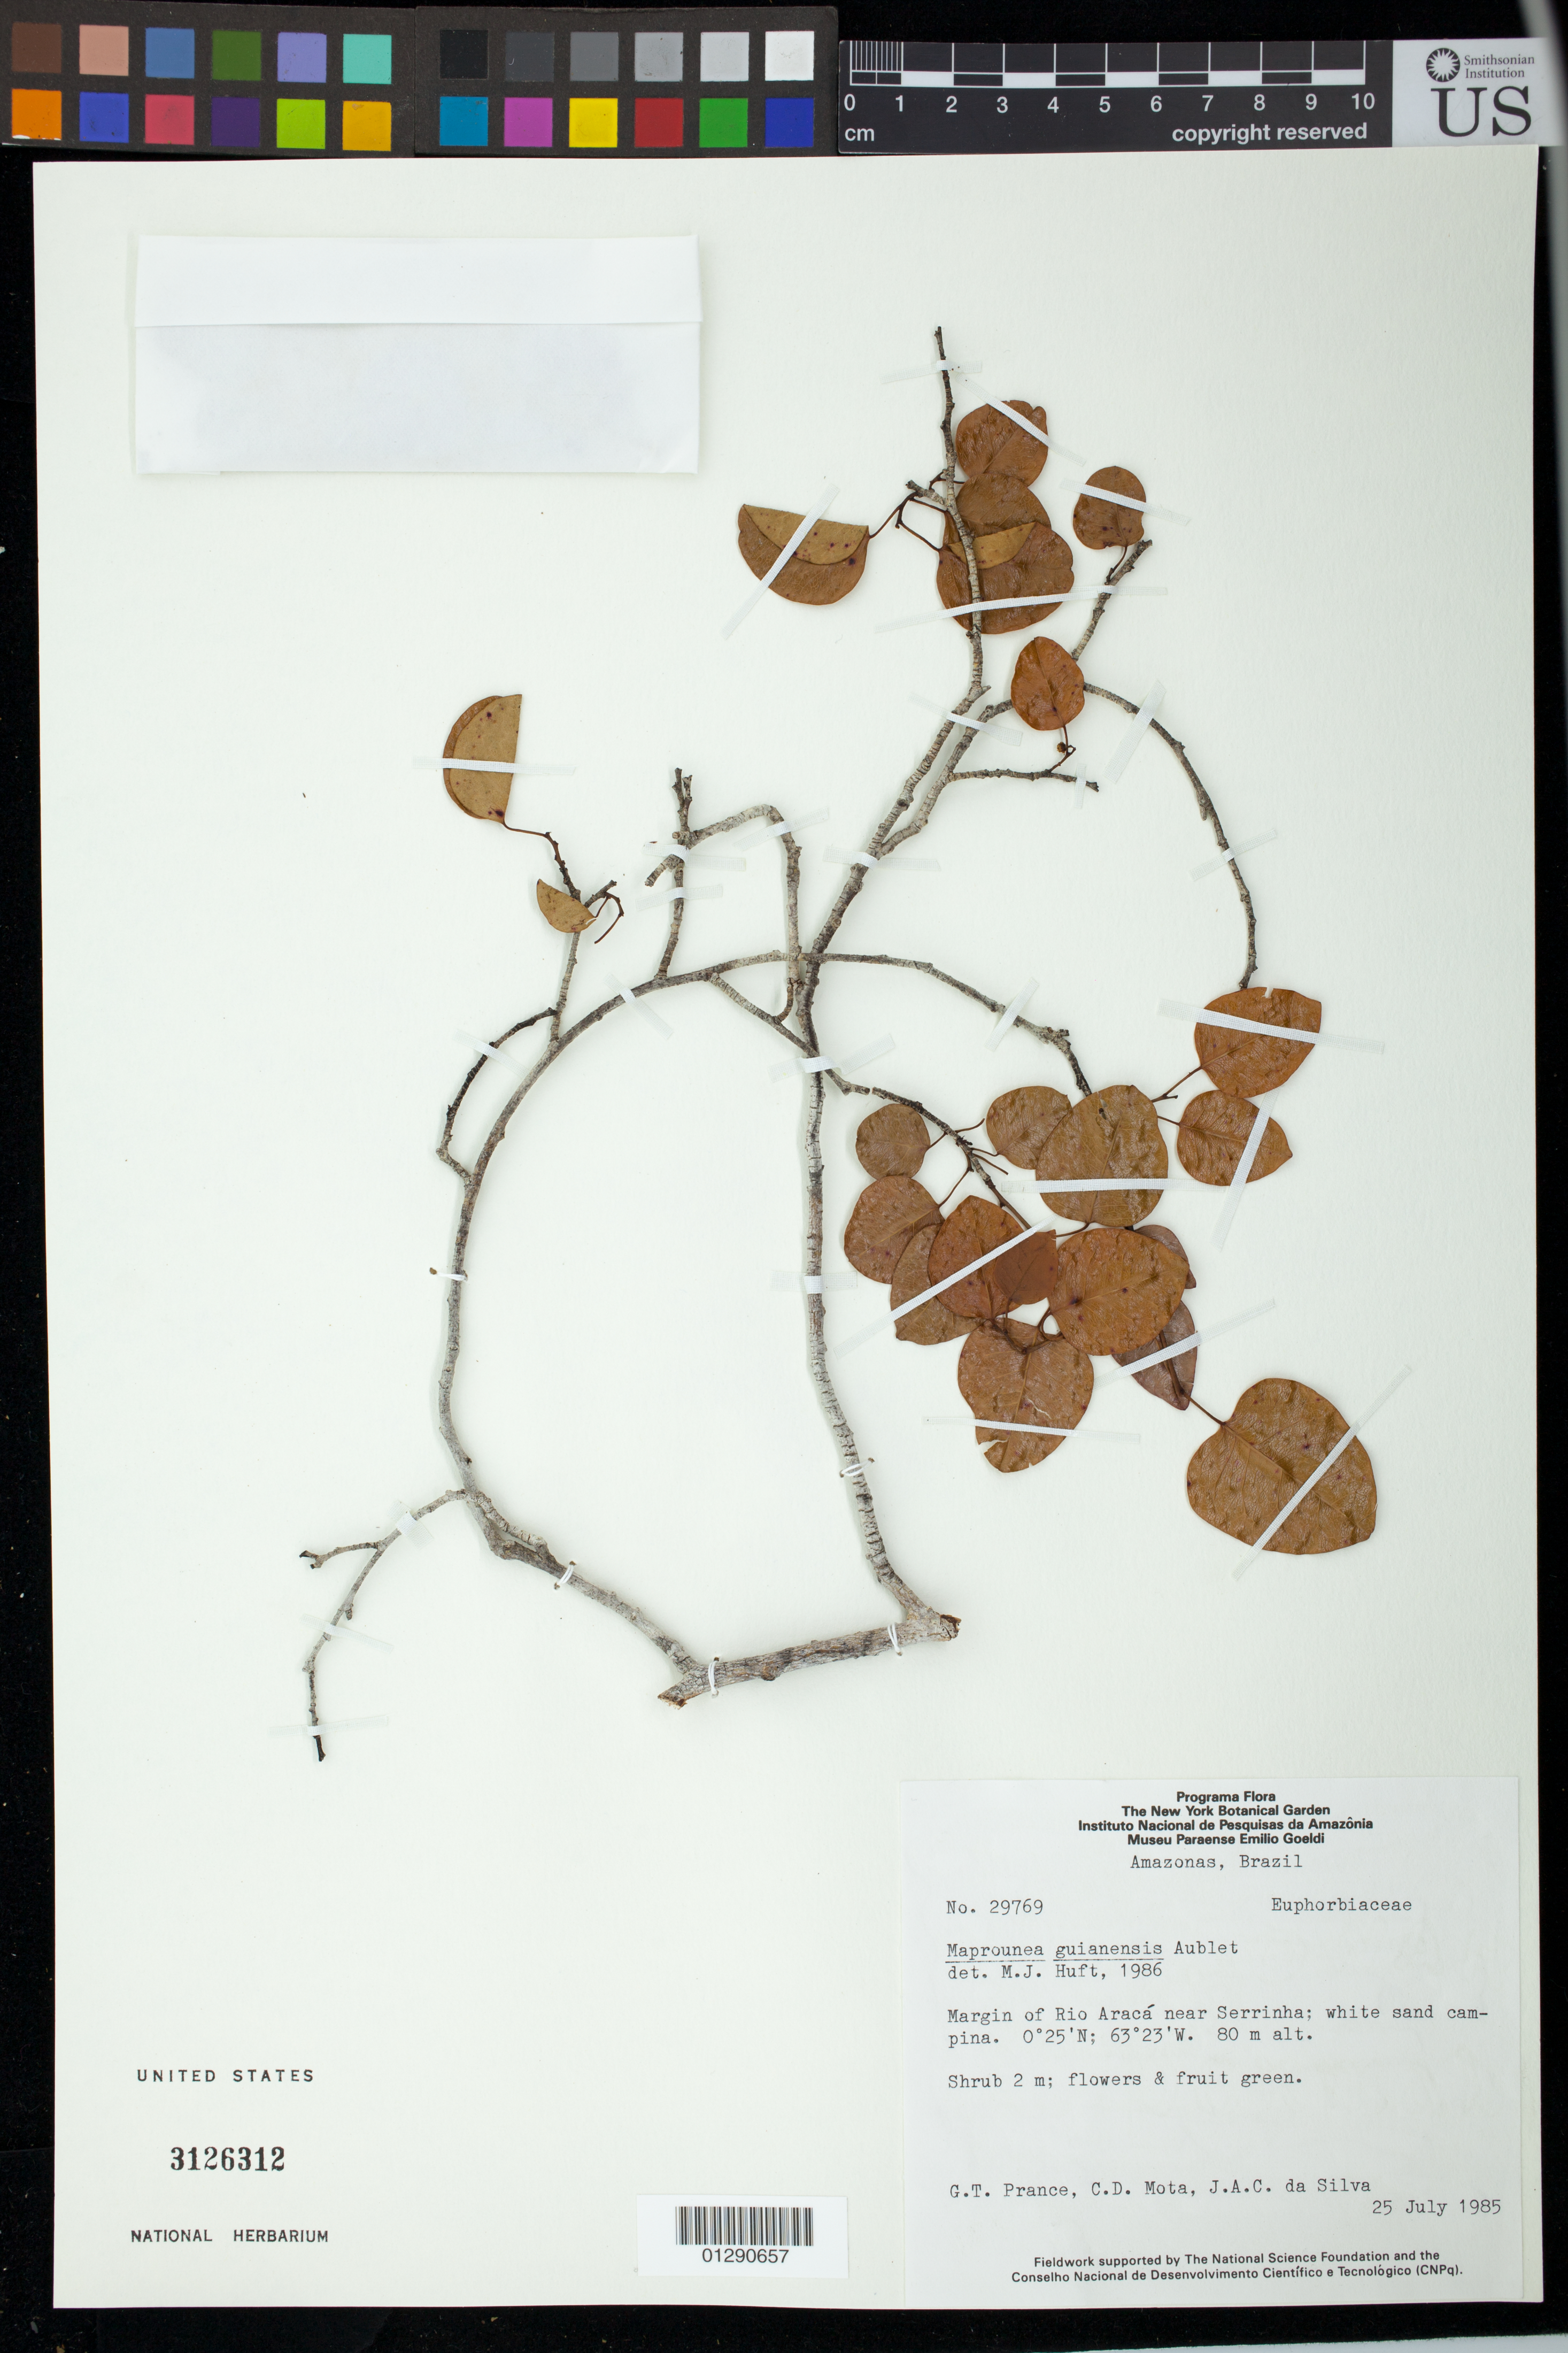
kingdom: Plantae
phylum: Tracheophyta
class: Magnoliopsida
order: Malpighiales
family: Euphorbiaceae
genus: Maprounea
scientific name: Maprounea guianensis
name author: Aubl.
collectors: G. T. Prance, C. D. A. Mota & J. A. C. Silva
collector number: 29769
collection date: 1985-07-25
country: Brazil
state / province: Roraima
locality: Margin of Rio Araca near Serrinha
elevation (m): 80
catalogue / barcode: US 3126312